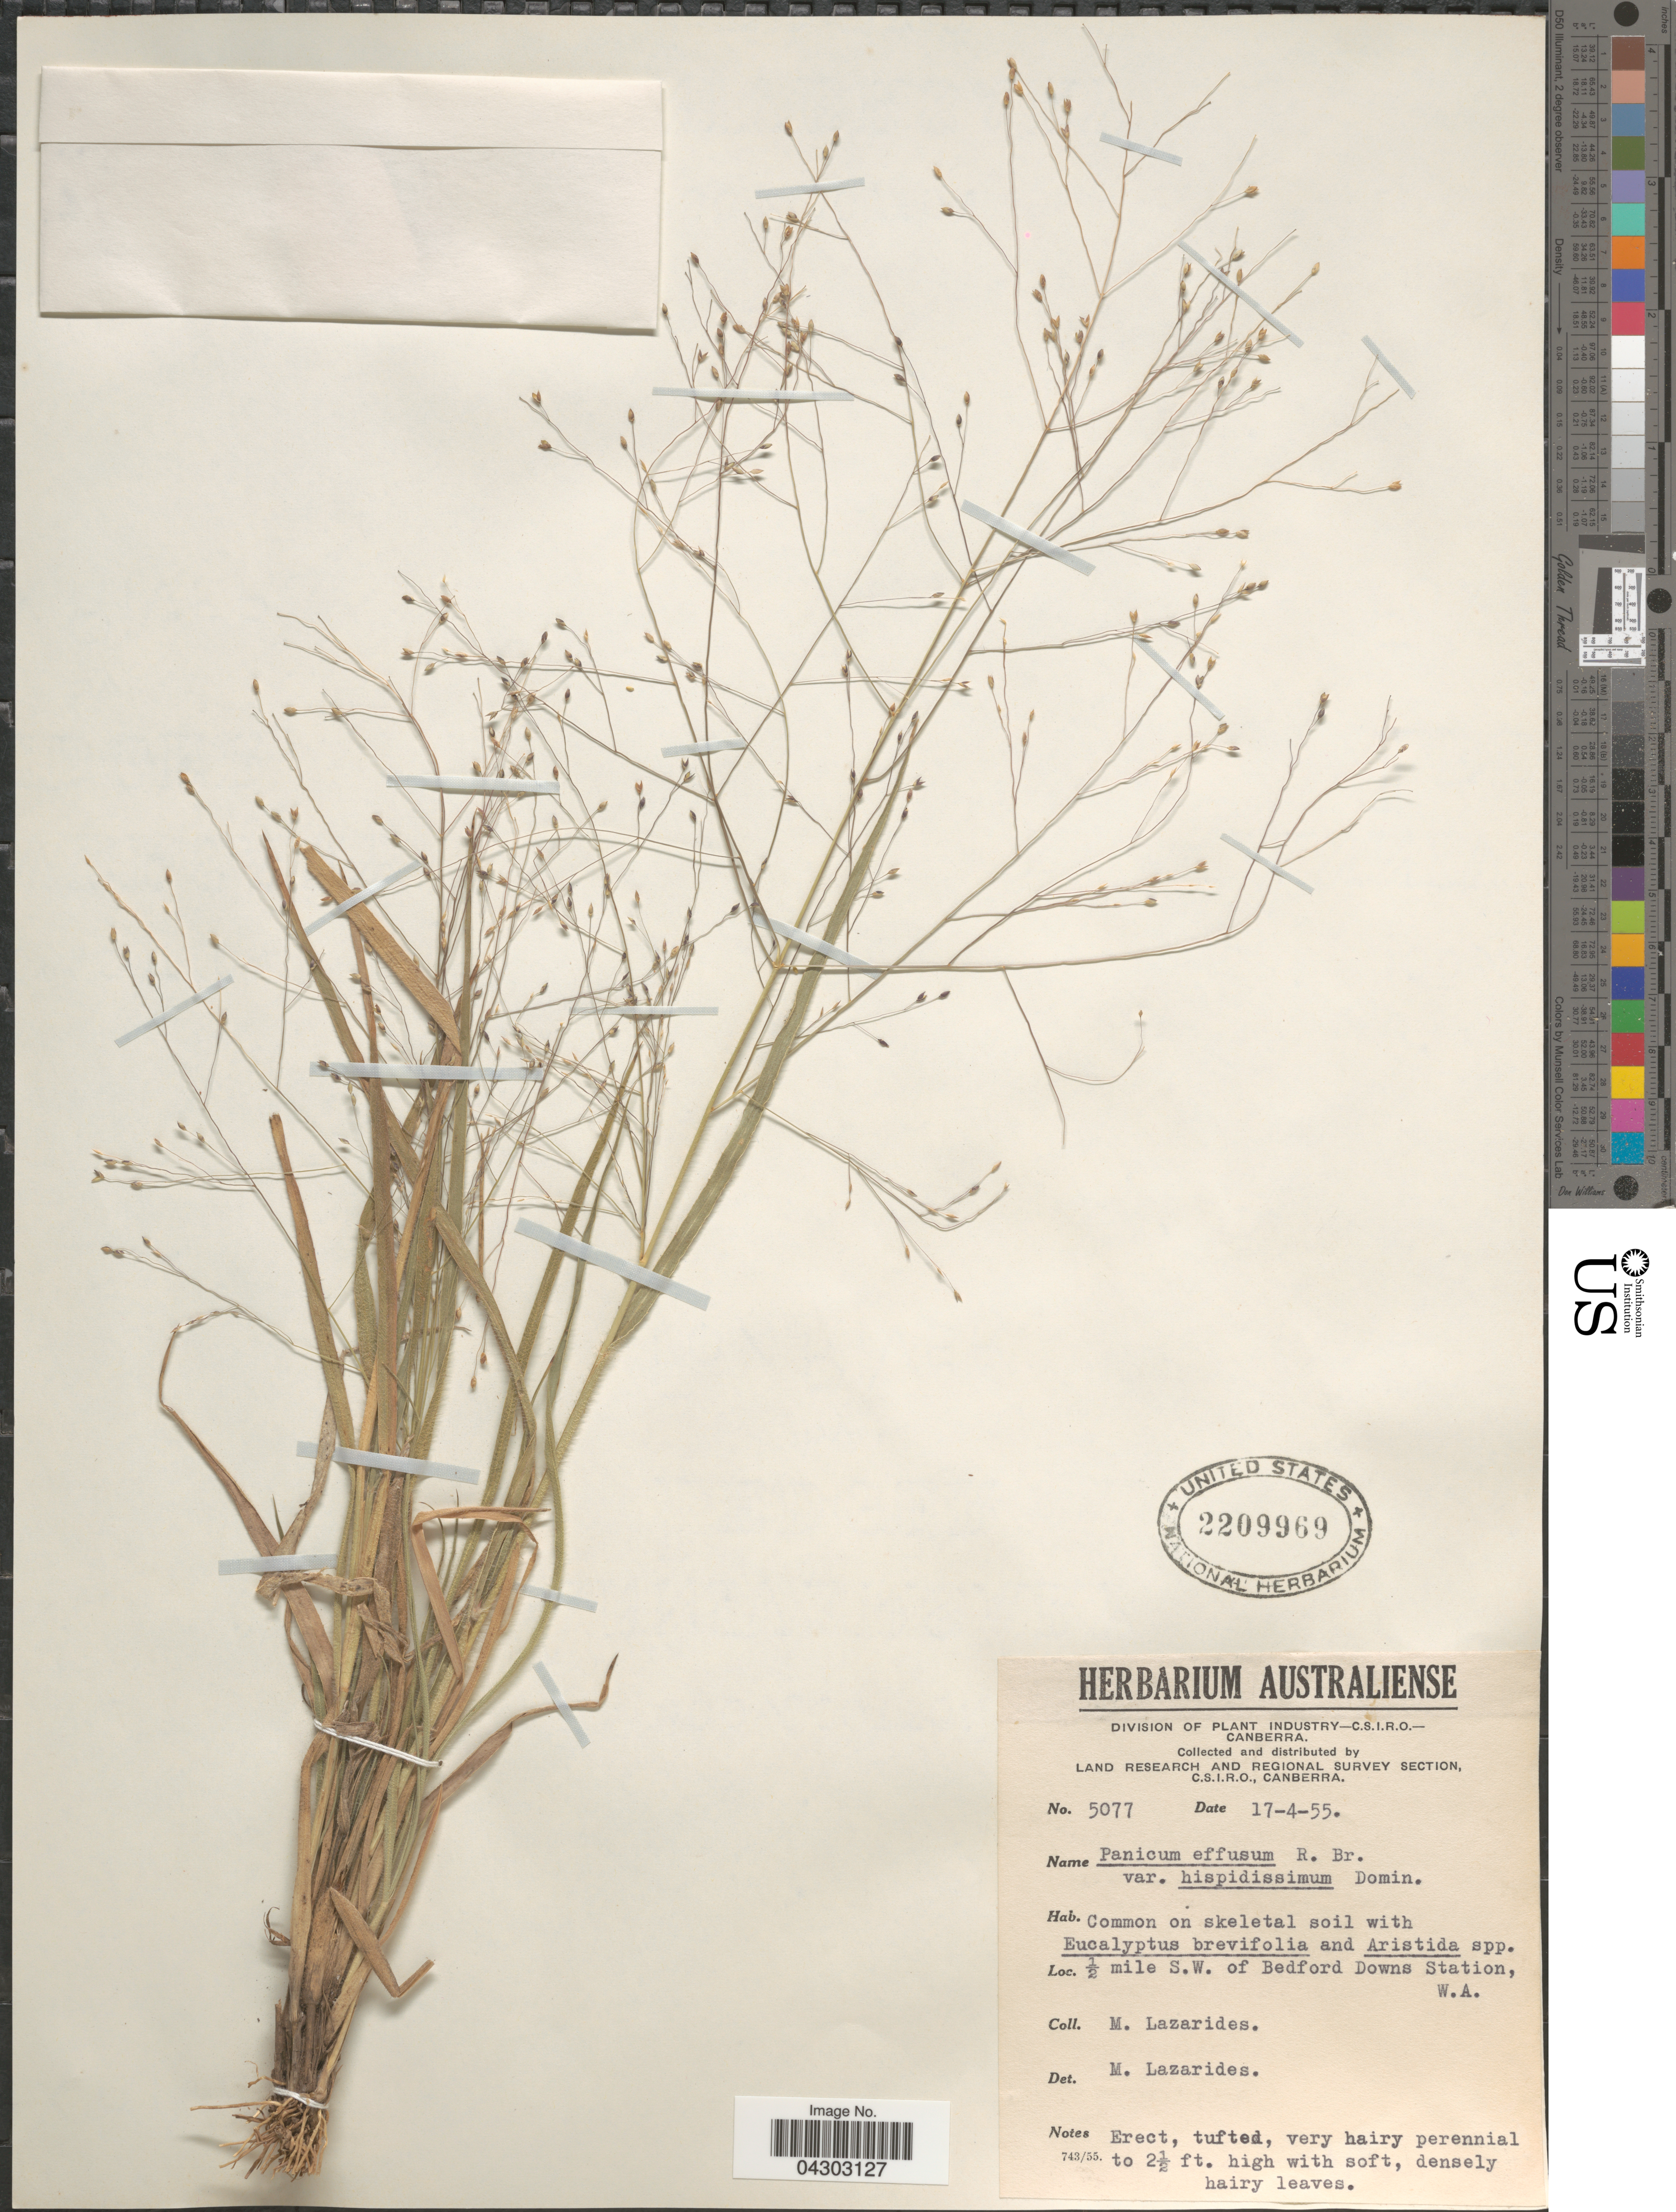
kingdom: Plantae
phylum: Tracheophyta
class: Liliopsida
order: Poales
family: Poaceae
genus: Panicum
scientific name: Panicum effusum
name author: R. Br.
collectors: M. Lazarides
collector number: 5077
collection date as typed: Transcribed d/m/y: 17/4/55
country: Australia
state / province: Western Australia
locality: Land Research And Regional Survey Section. 1/2 mile S.W. of Bedford Downs Station.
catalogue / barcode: US 2209969